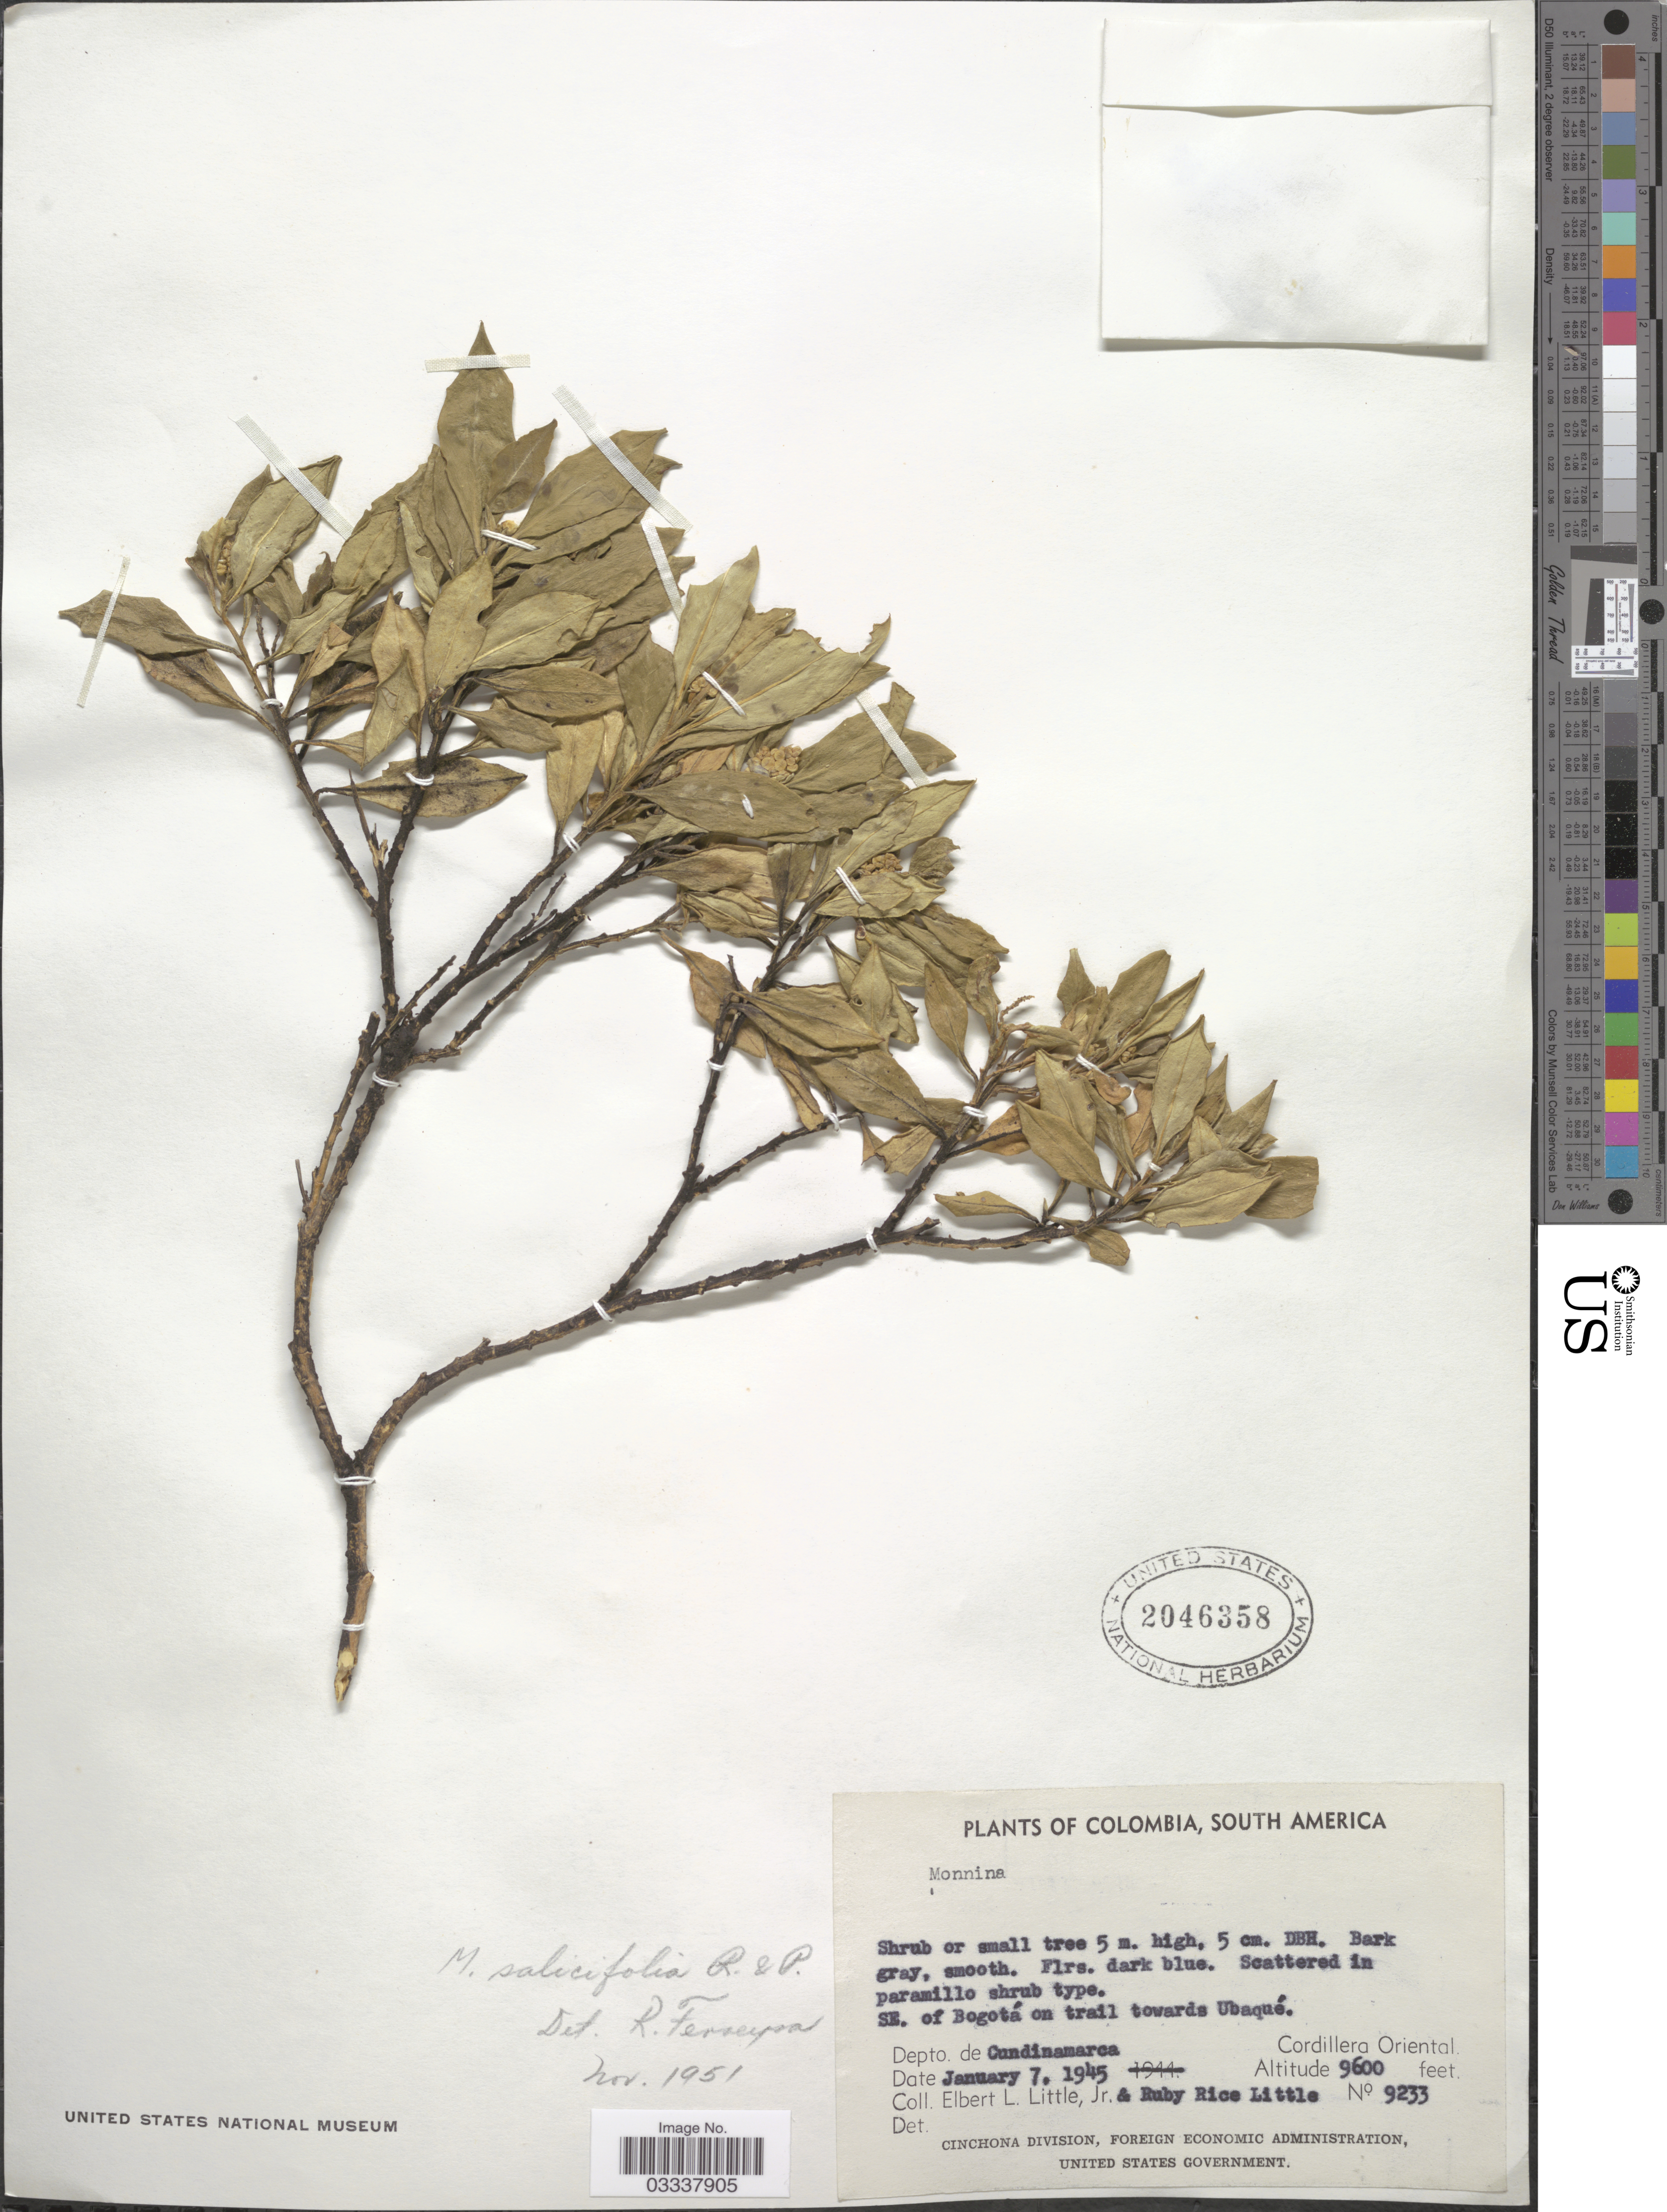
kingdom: Plantae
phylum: Tracheophyta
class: Magnoliopsida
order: Fabales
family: Polygalaceae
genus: Monnina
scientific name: Monnina salicifolia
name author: Ruiz & Pav.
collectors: E. L. Little & R. R. Little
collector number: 9233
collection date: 1945-01-07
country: Colombia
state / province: Cundinamarca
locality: SE. of Bogotá on trail towards Ubaqué, Depto. de Cundinamarca, Cordillera Oriental.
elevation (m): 2926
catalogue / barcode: US 2046358